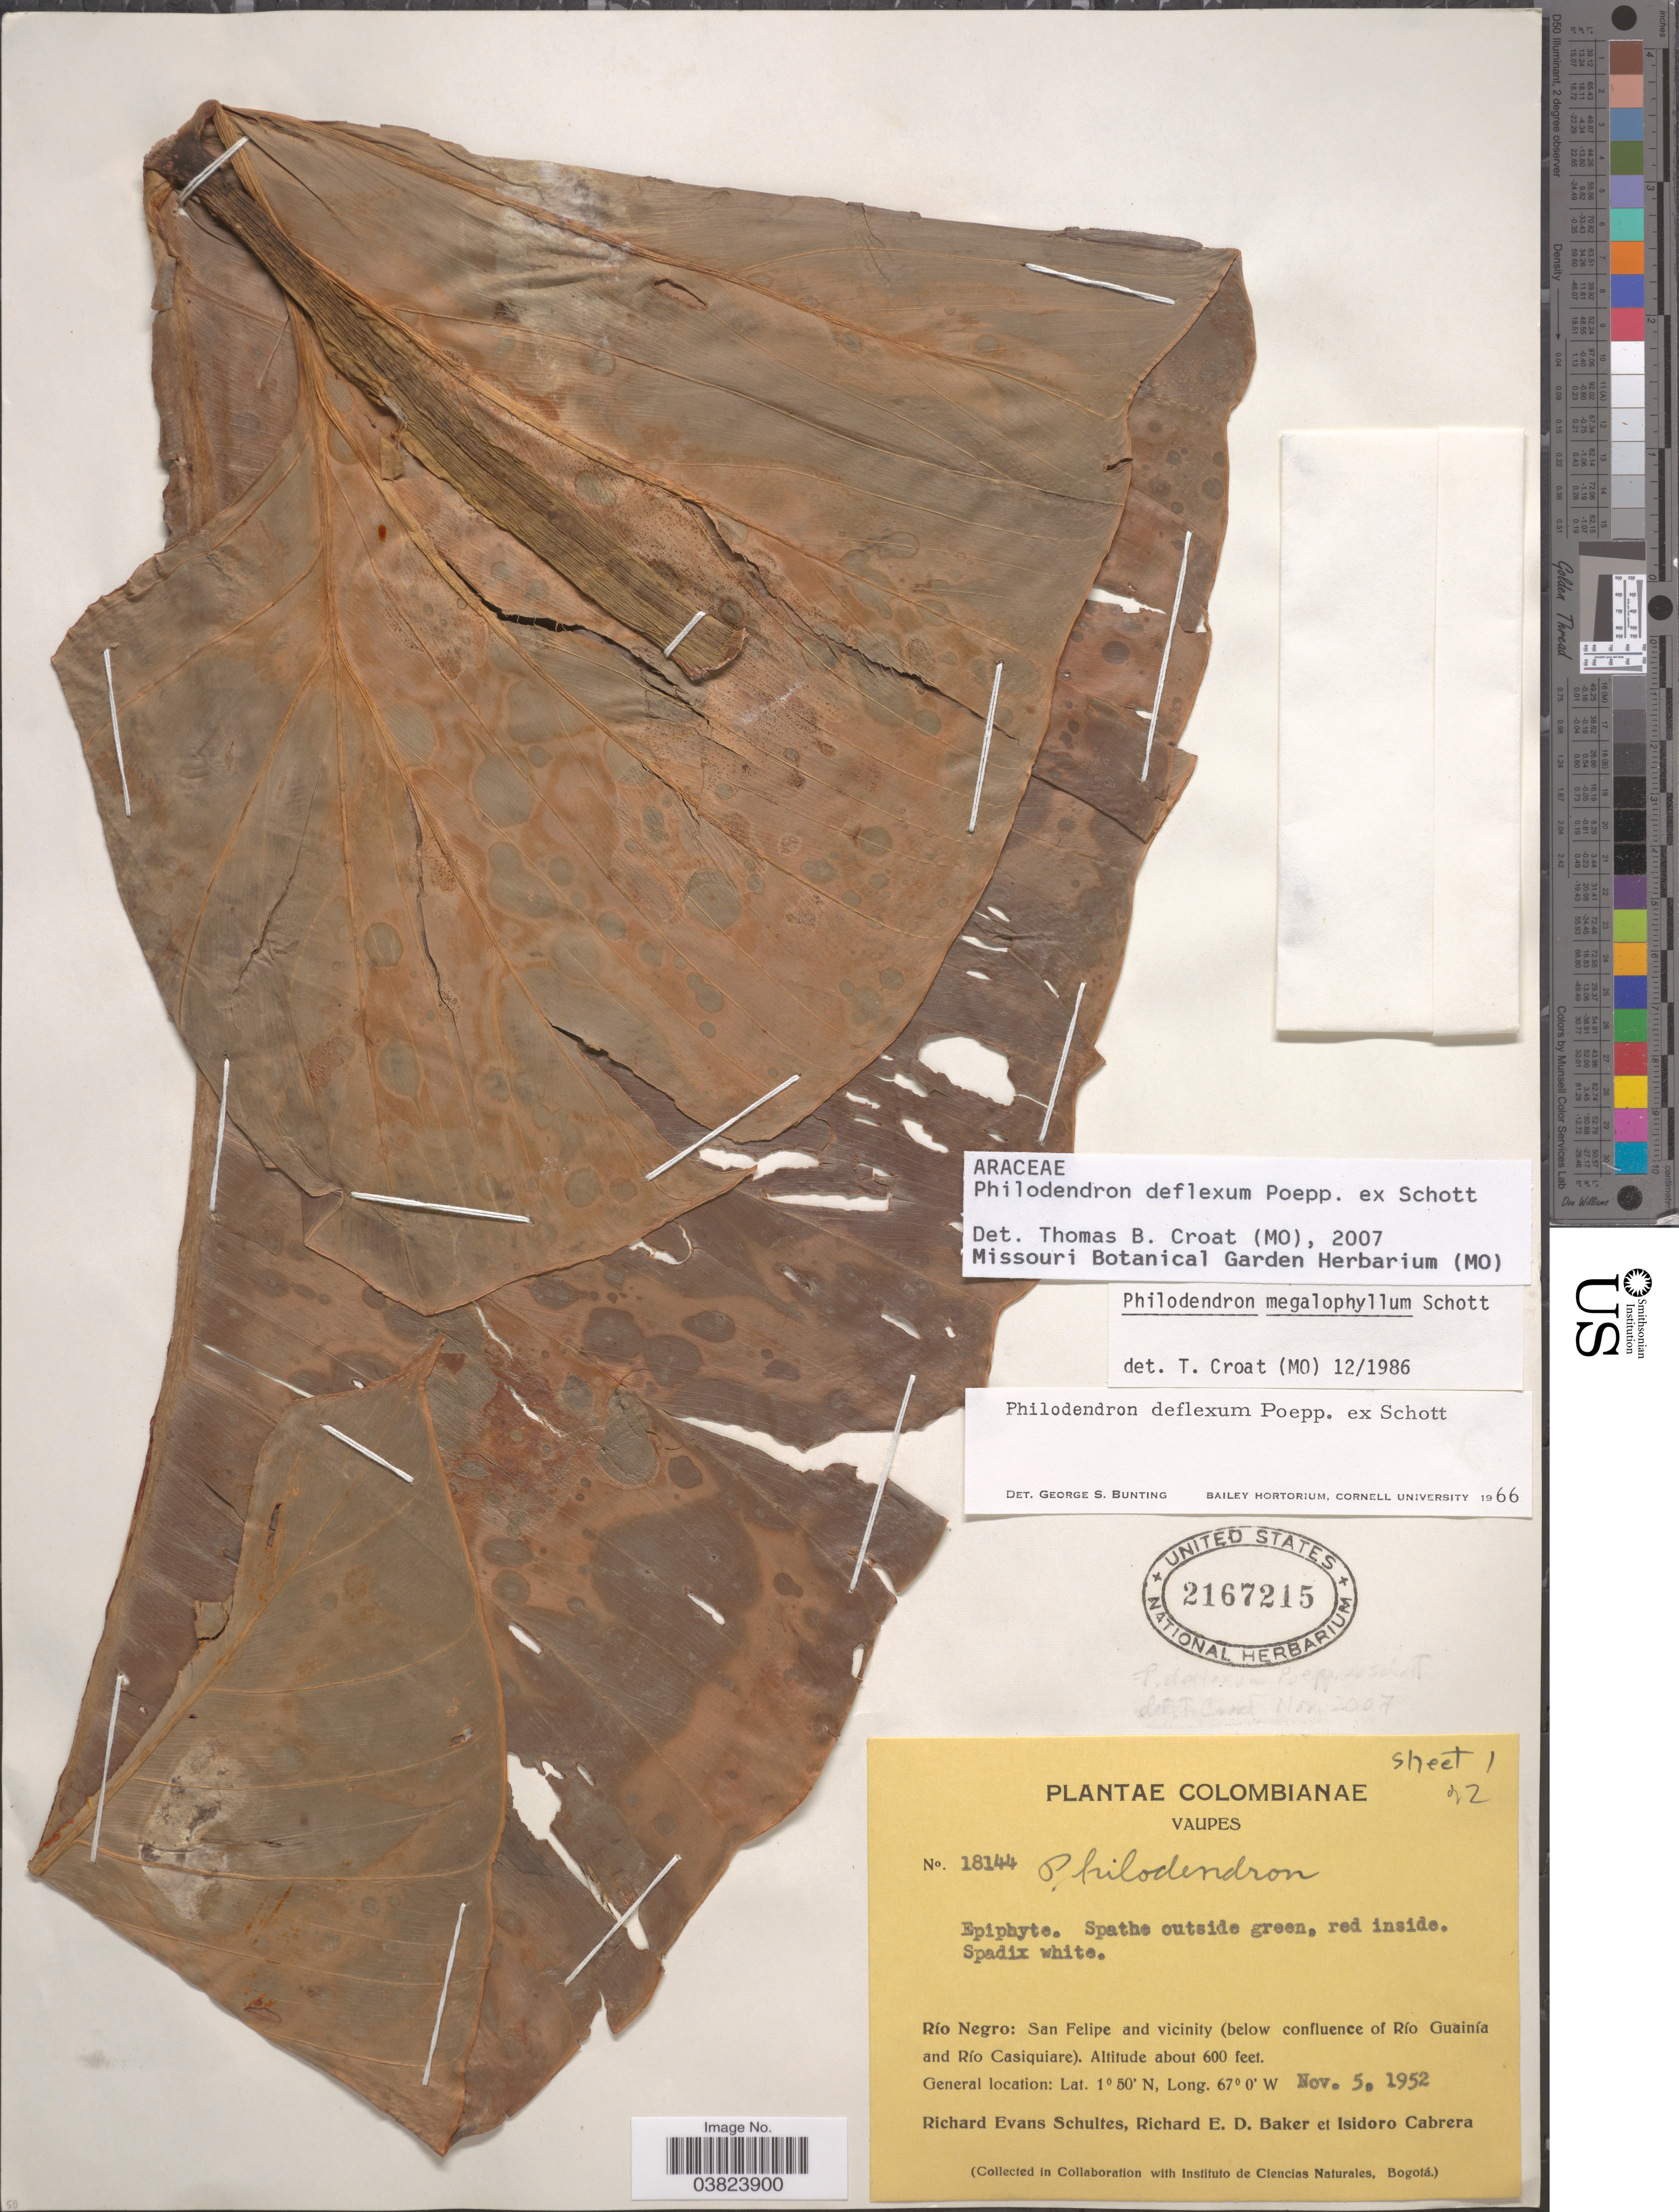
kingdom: Plantae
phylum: Tracheophyta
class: Liliopsida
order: Alismatales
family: Araceae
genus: Philodendron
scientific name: Philodendron deflexum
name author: Poepp. ex Schott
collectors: R. E. Schultes, R. E. D. Baker & I. Cabrera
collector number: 18144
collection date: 1952-11-05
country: Colombia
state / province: Vaupés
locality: Río Negro: San Felipe and vicinity (below confluence of Río Guainía and Río Casiquiare).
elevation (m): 183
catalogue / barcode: US 2167215